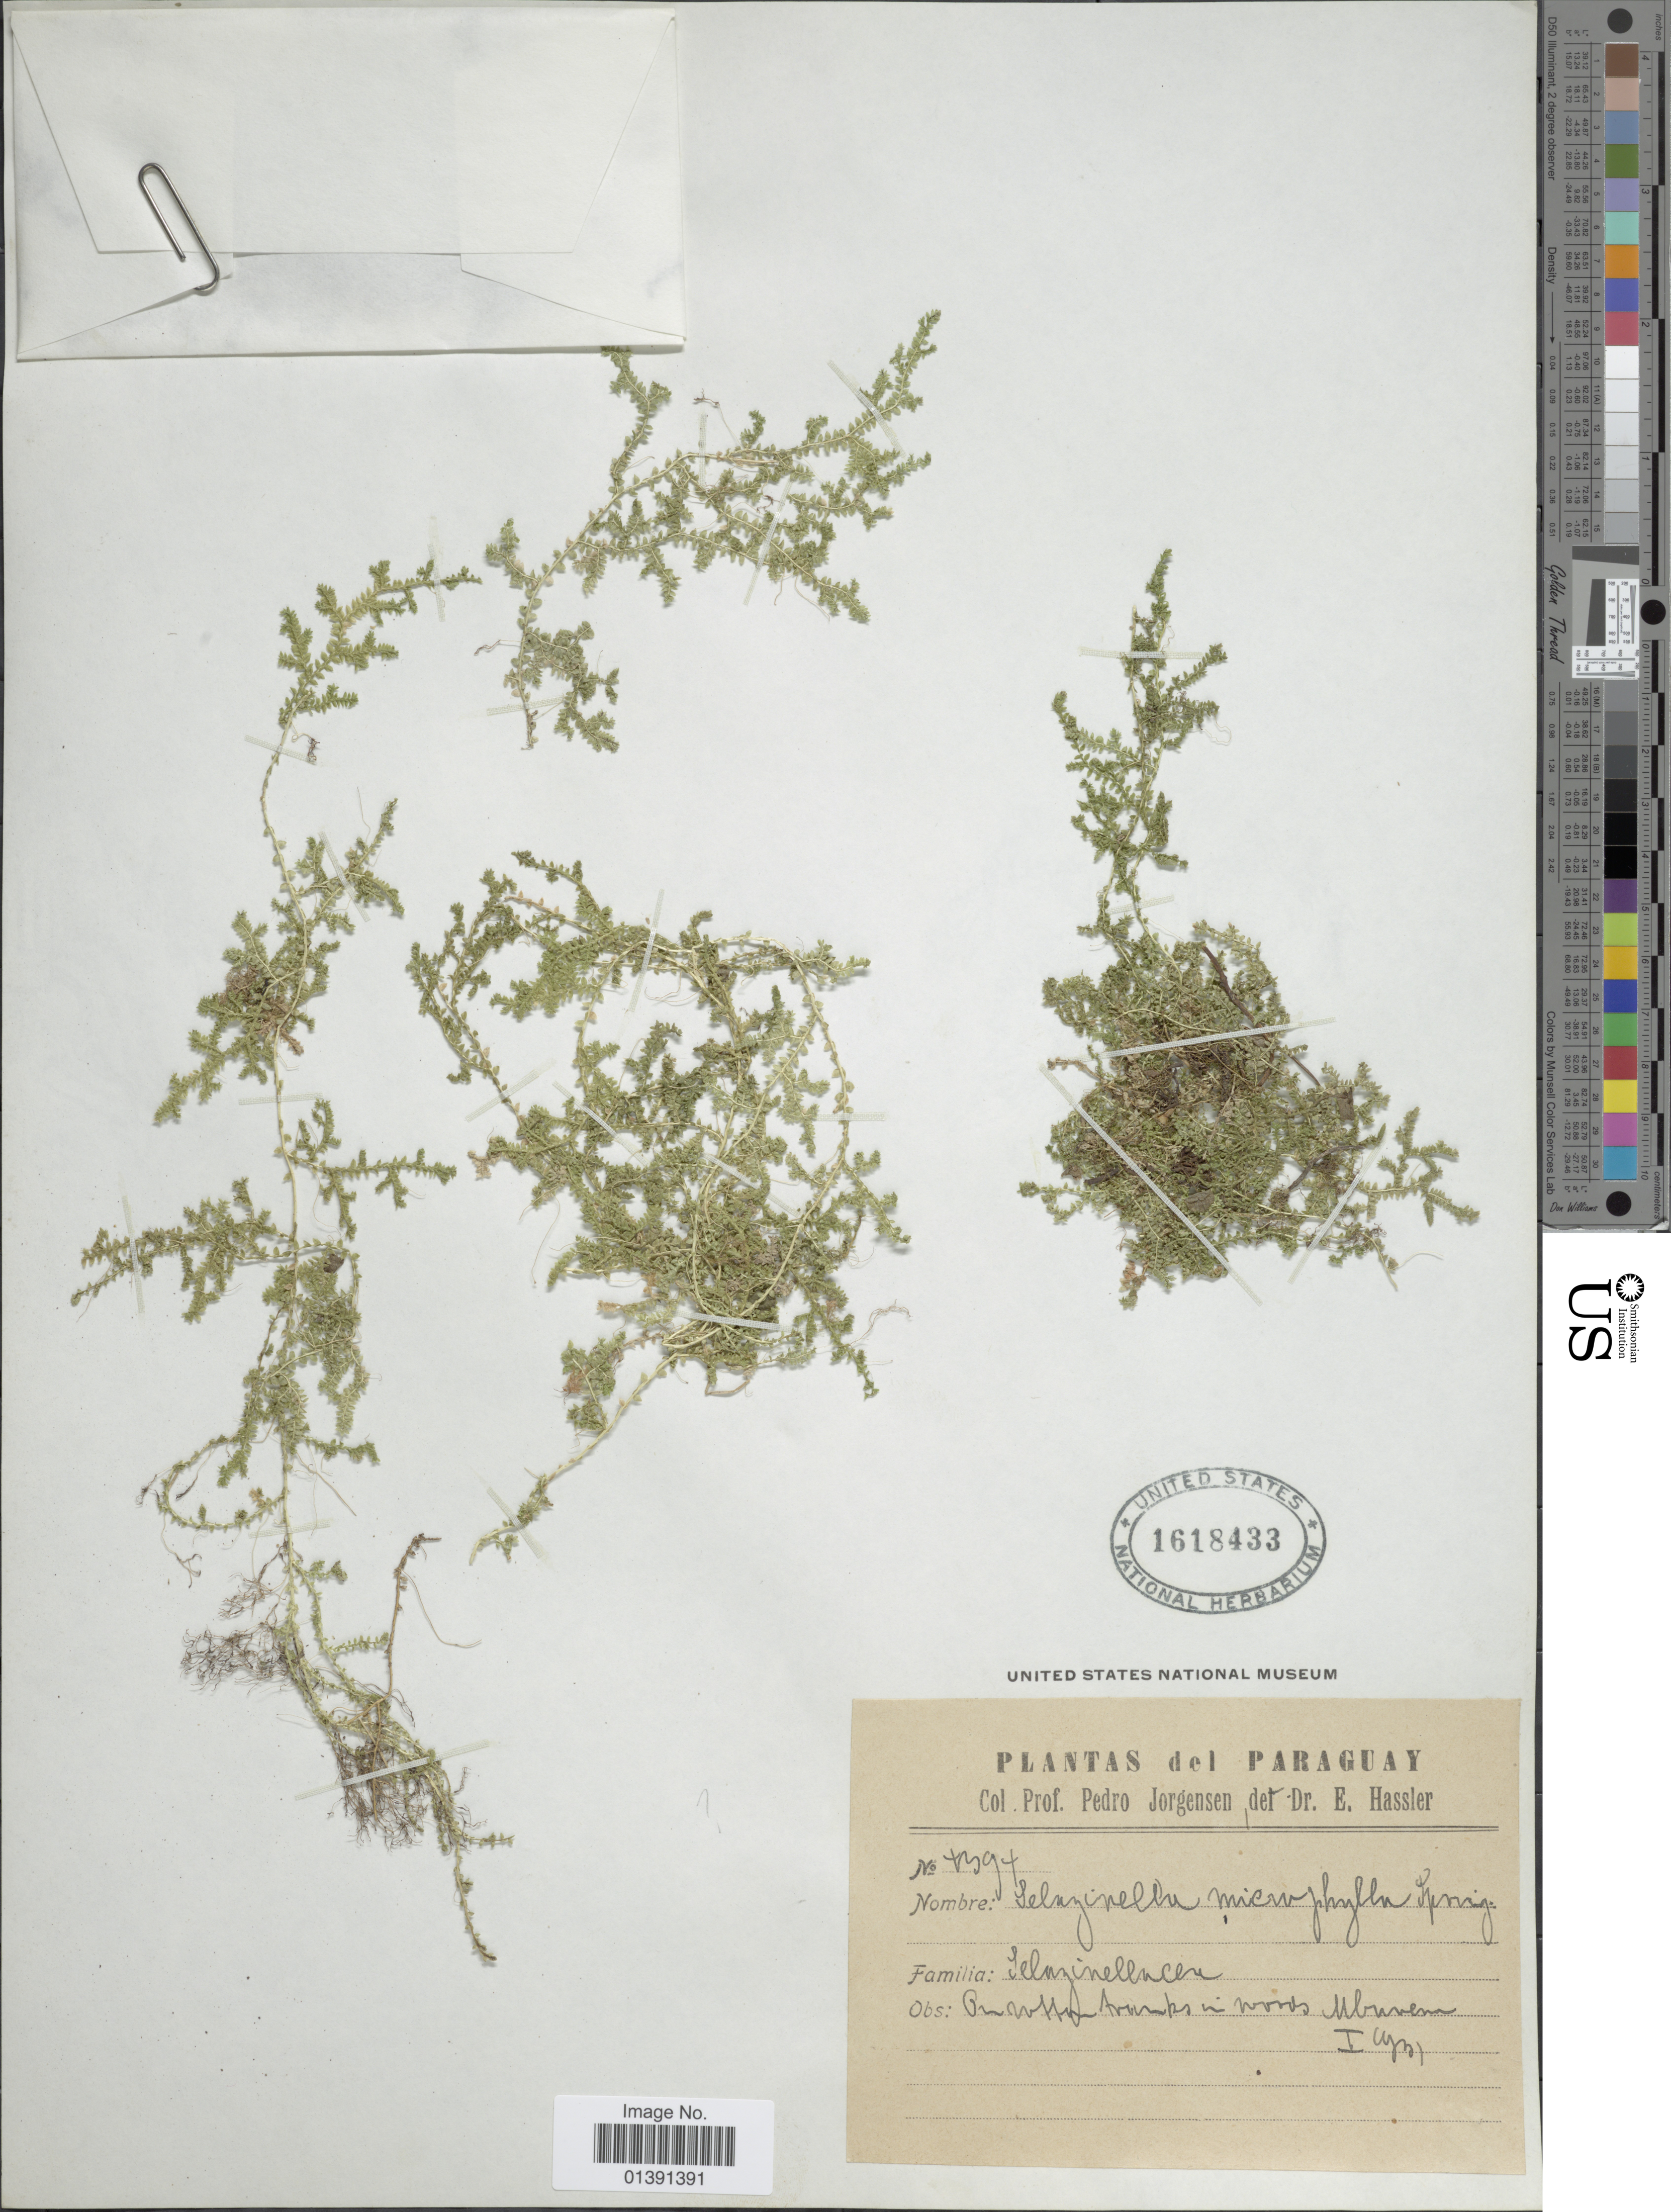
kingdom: Plantae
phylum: Tracheophyta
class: Lycopodiopsida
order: Selaginellales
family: Selaginellaceae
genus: Selaginella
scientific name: Selaginella microphylla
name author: (Kunth) Spring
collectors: P. Jörgensen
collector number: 1394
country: Paraguay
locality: On rotten trunks in woods Mbuvero [interpreted].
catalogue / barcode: US 1618433